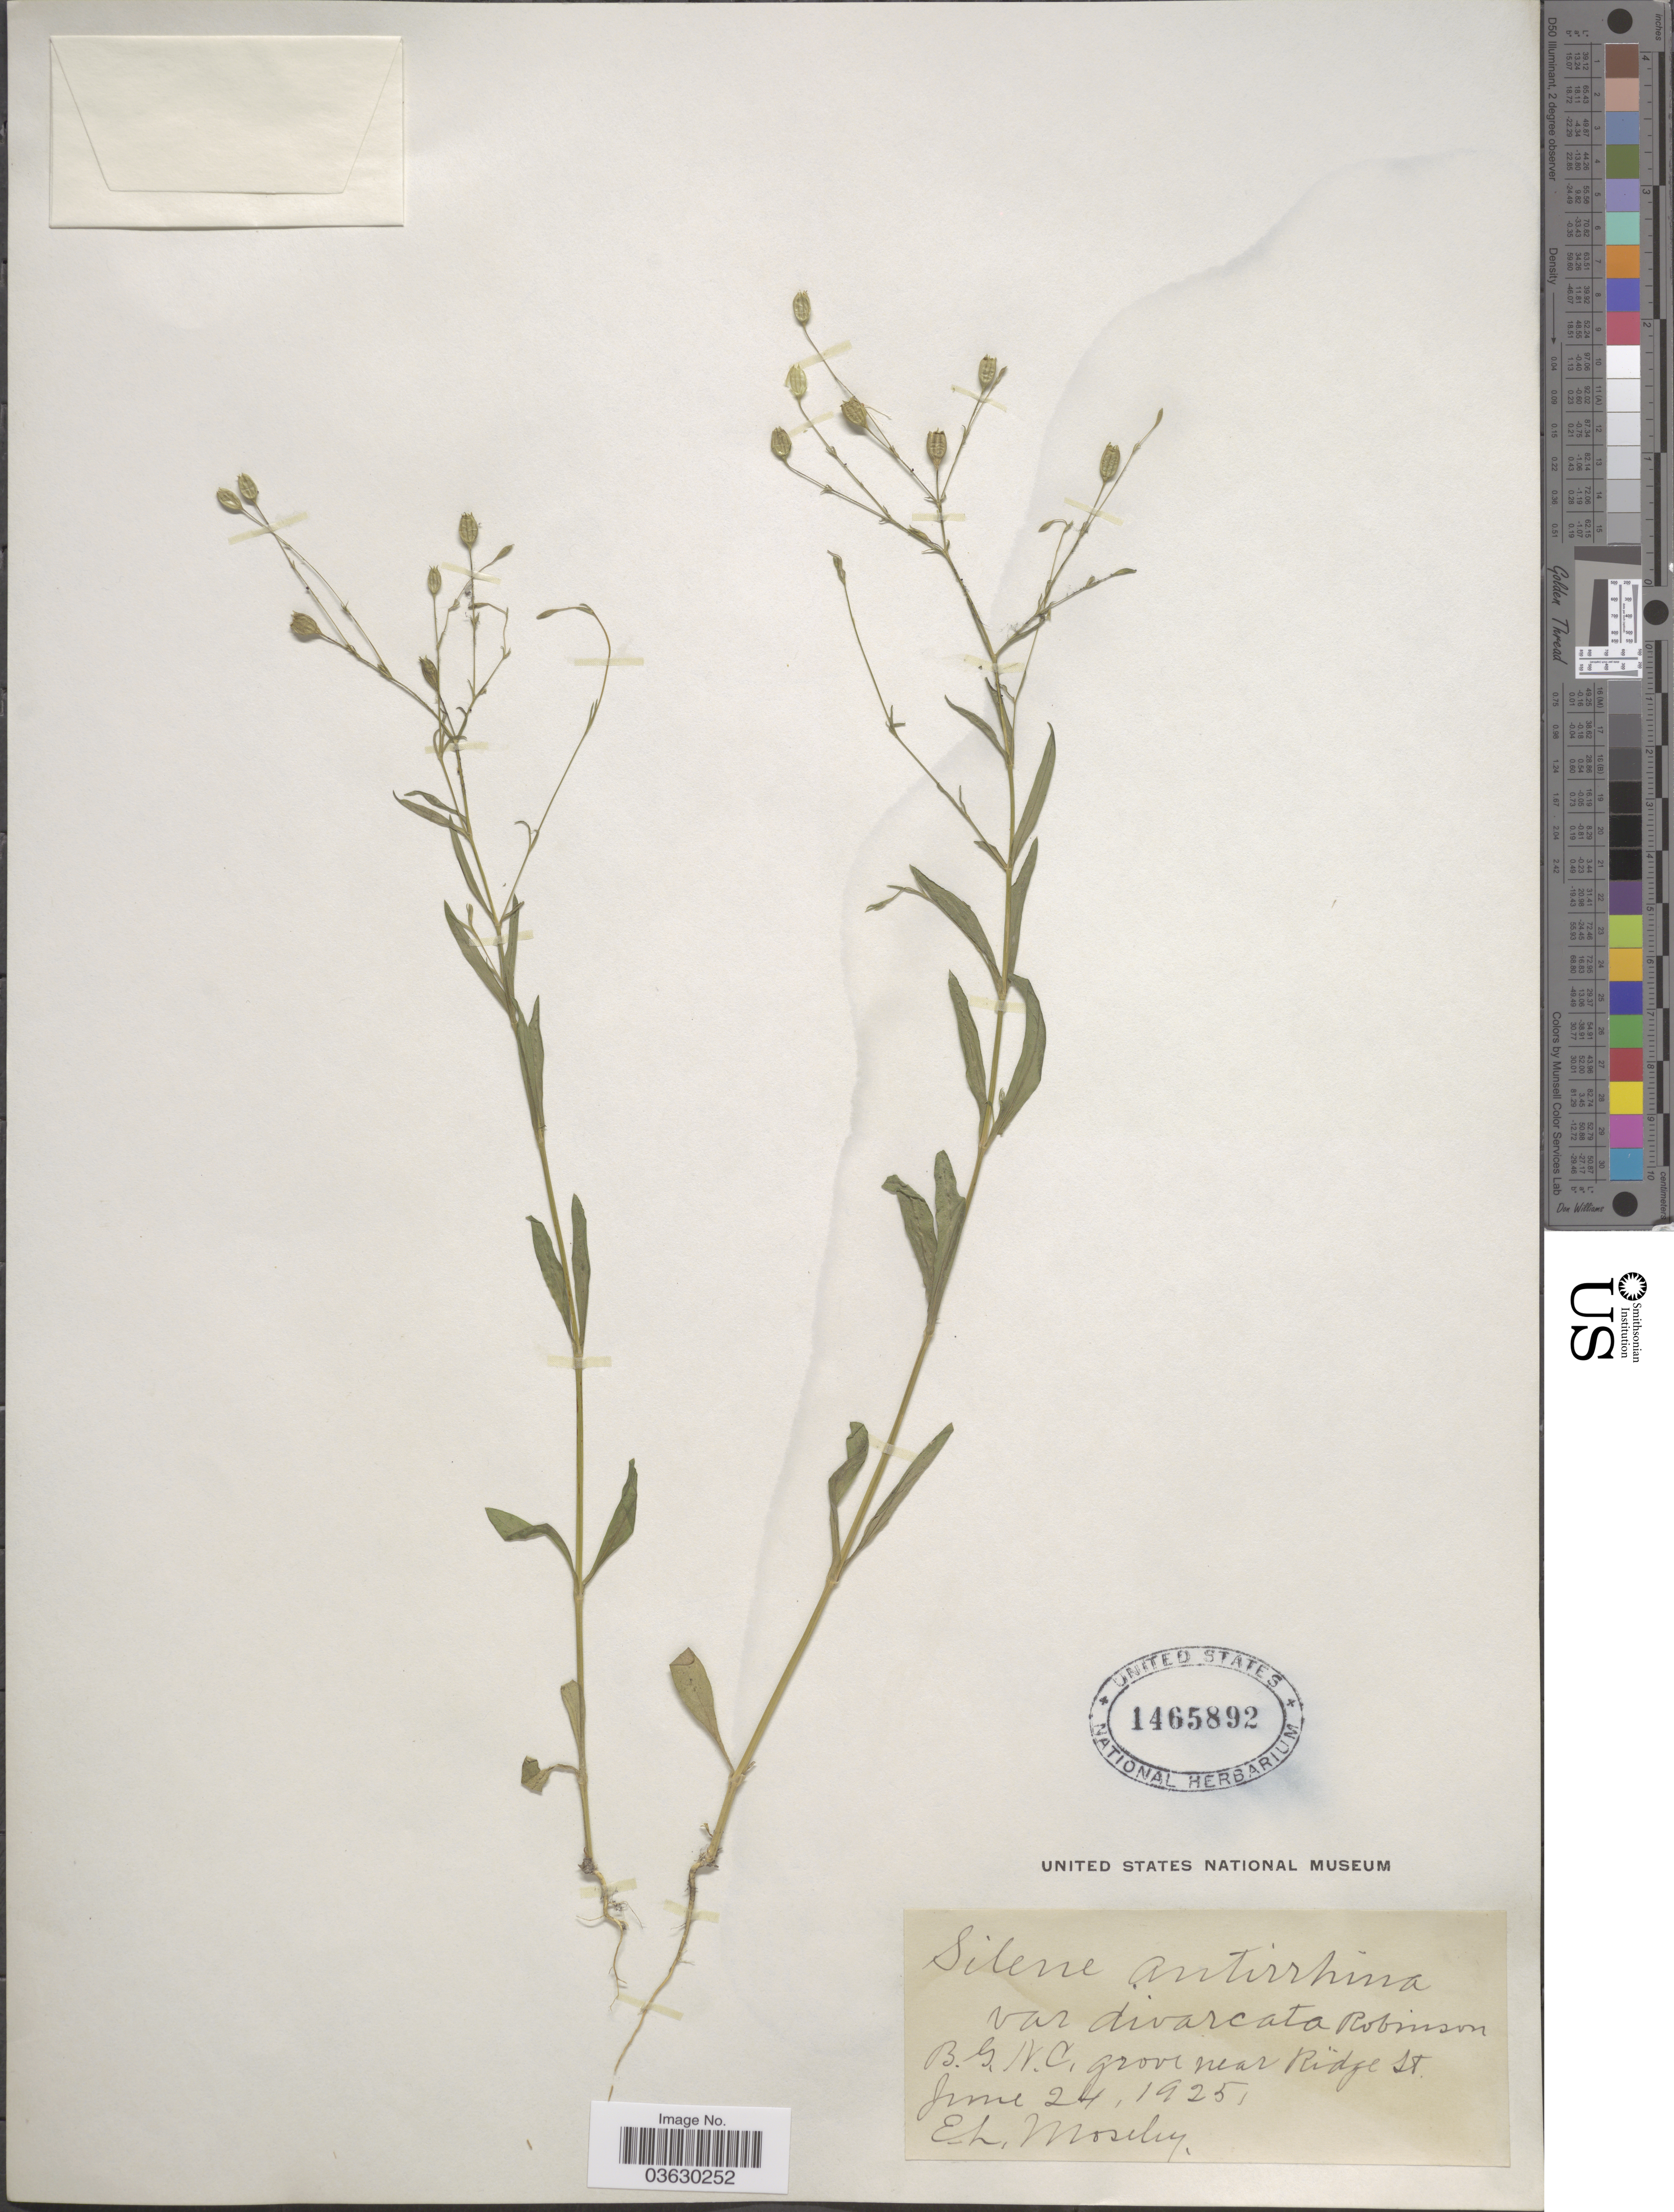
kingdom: Plantae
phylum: Tracheophyta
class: Magnoliopsida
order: Caryophyllales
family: Caryophyllaceae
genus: Silene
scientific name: Silene antirrhina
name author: L.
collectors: E. Moseley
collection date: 1925-06-24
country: United States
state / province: North Carolina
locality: B. G. grove near Ridge St.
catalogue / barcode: US 1465892